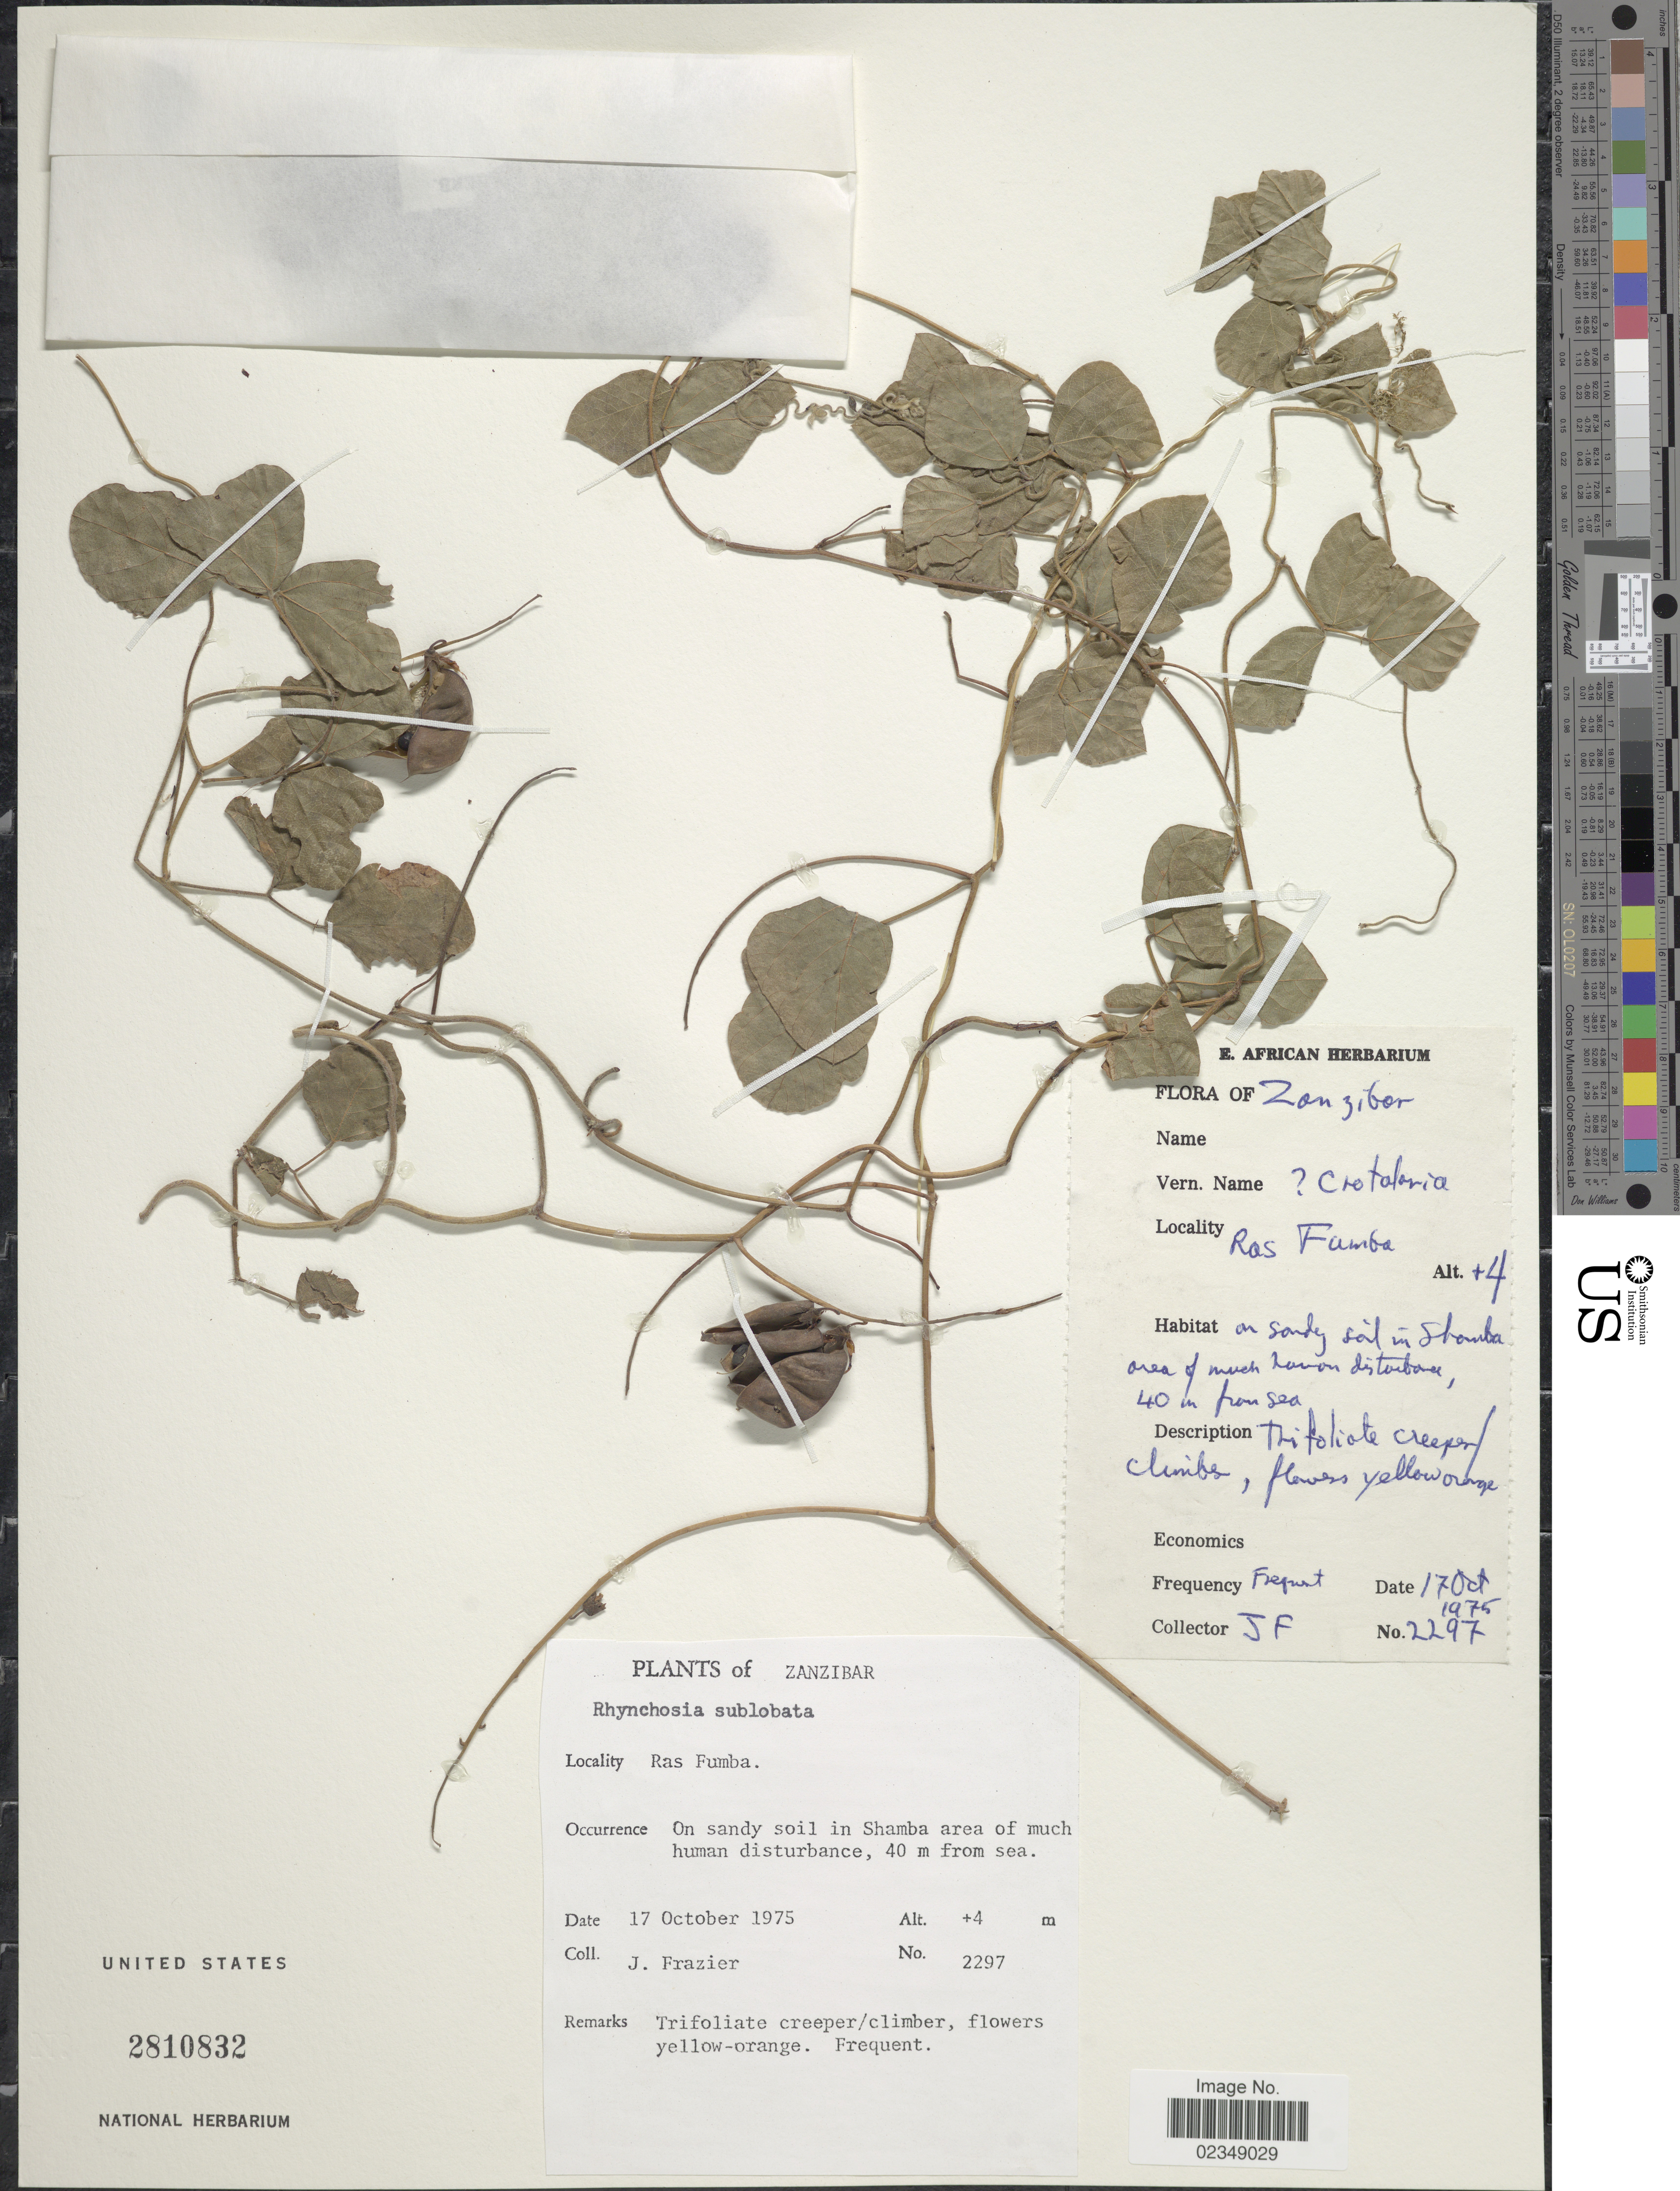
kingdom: Plantae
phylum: Tracheophyta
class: Magnoliopsida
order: Fabales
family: Fabaceae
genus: Rhynchosia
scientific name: Rhynchosia sublobata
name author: (Schumach.) Meikle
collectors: J. Frazier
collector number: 2297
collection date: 1975-10-17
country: Tanzania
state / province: Zanzibar Urban/West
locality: Ras Fumba, on sandy soil in Shamba area of much human disturbance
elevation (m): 4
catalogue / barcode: US 2810832